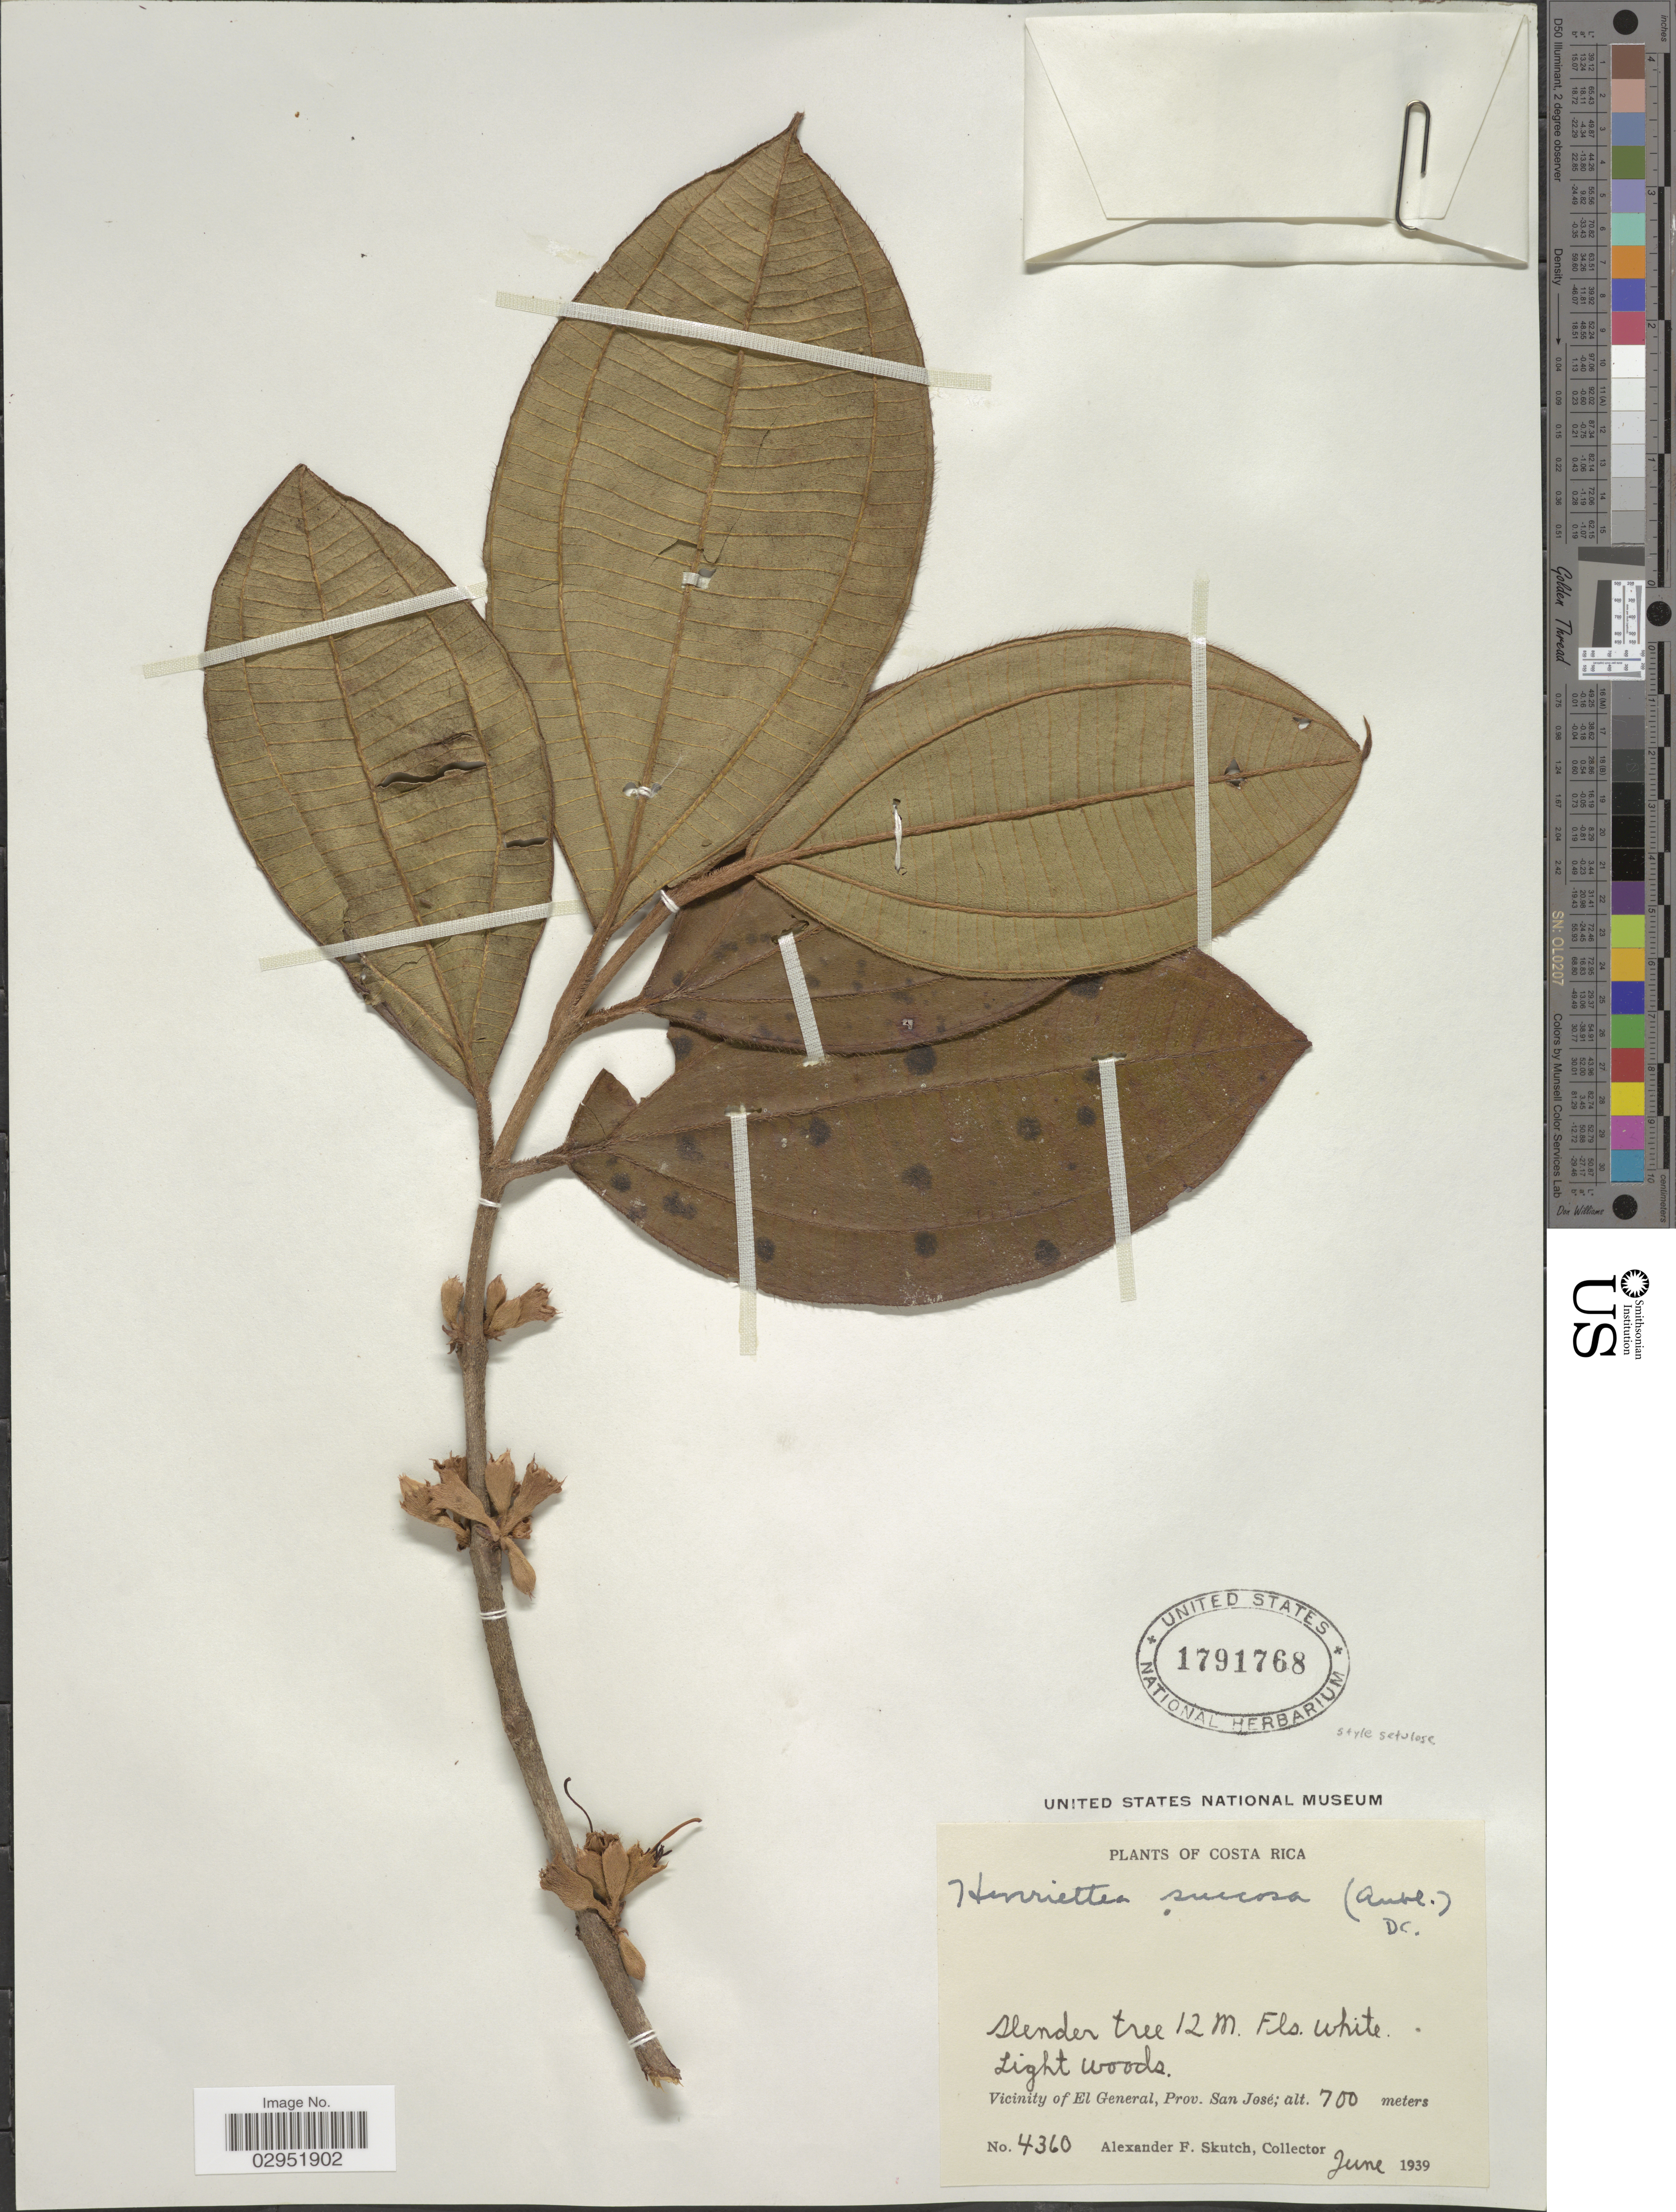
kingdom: Plantae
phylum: Tracheophyta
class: Magnoliopsida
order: Myrtales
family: Melastomataceae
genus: Henriettea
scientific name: Henriettea succosa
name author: (Aubl.) DC.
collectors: A. F. Skutch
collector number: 4360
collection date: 1939-06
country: Costa Rica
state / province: San José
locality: Vicinity of El General, Prov. San José.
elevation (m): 700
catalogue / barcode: US 1791768